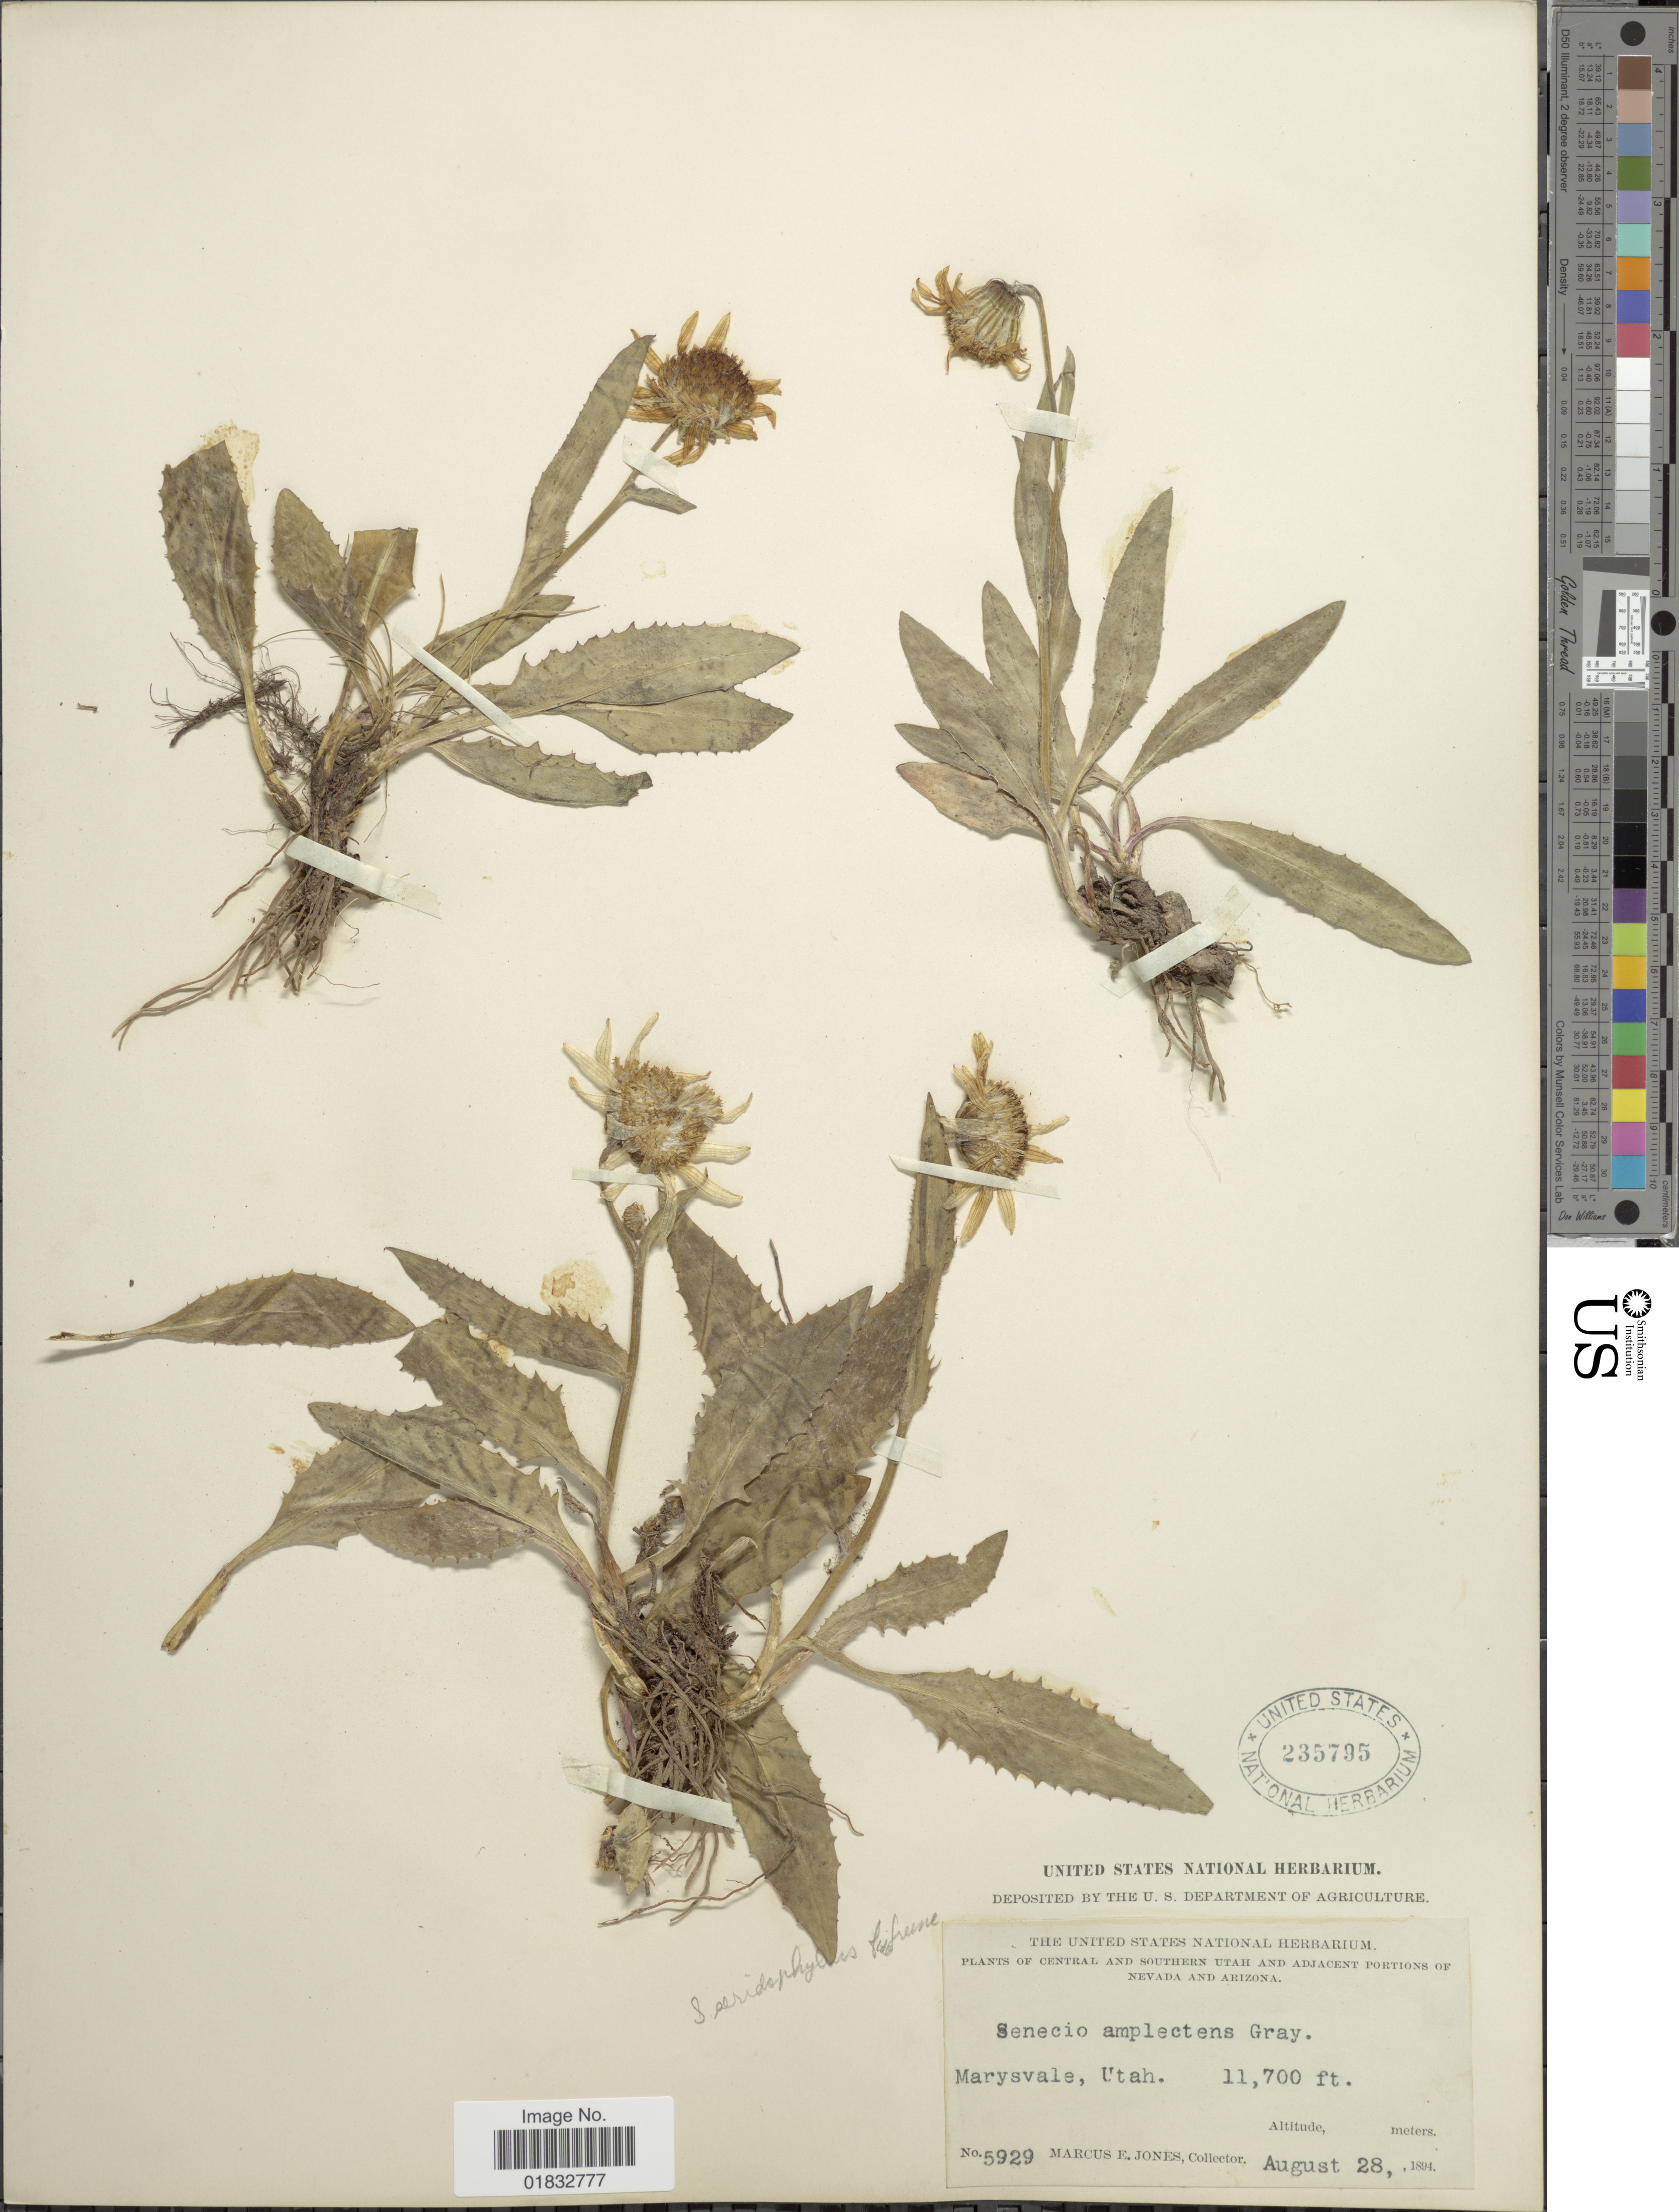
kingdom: Plantae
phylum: Tracheophyta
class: Magnoliopsida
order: Asterales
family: Asteraceae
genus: Senecio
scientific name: Senecio amplectens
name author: A. Gray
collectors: M. E. Jones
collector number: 5929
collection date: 1894-08-28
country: United States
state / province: Utah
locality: Central and Southern Utah and Adjacent portions of Nevada and Arizona, Marysvale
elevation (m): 3566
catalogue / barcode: US 235795